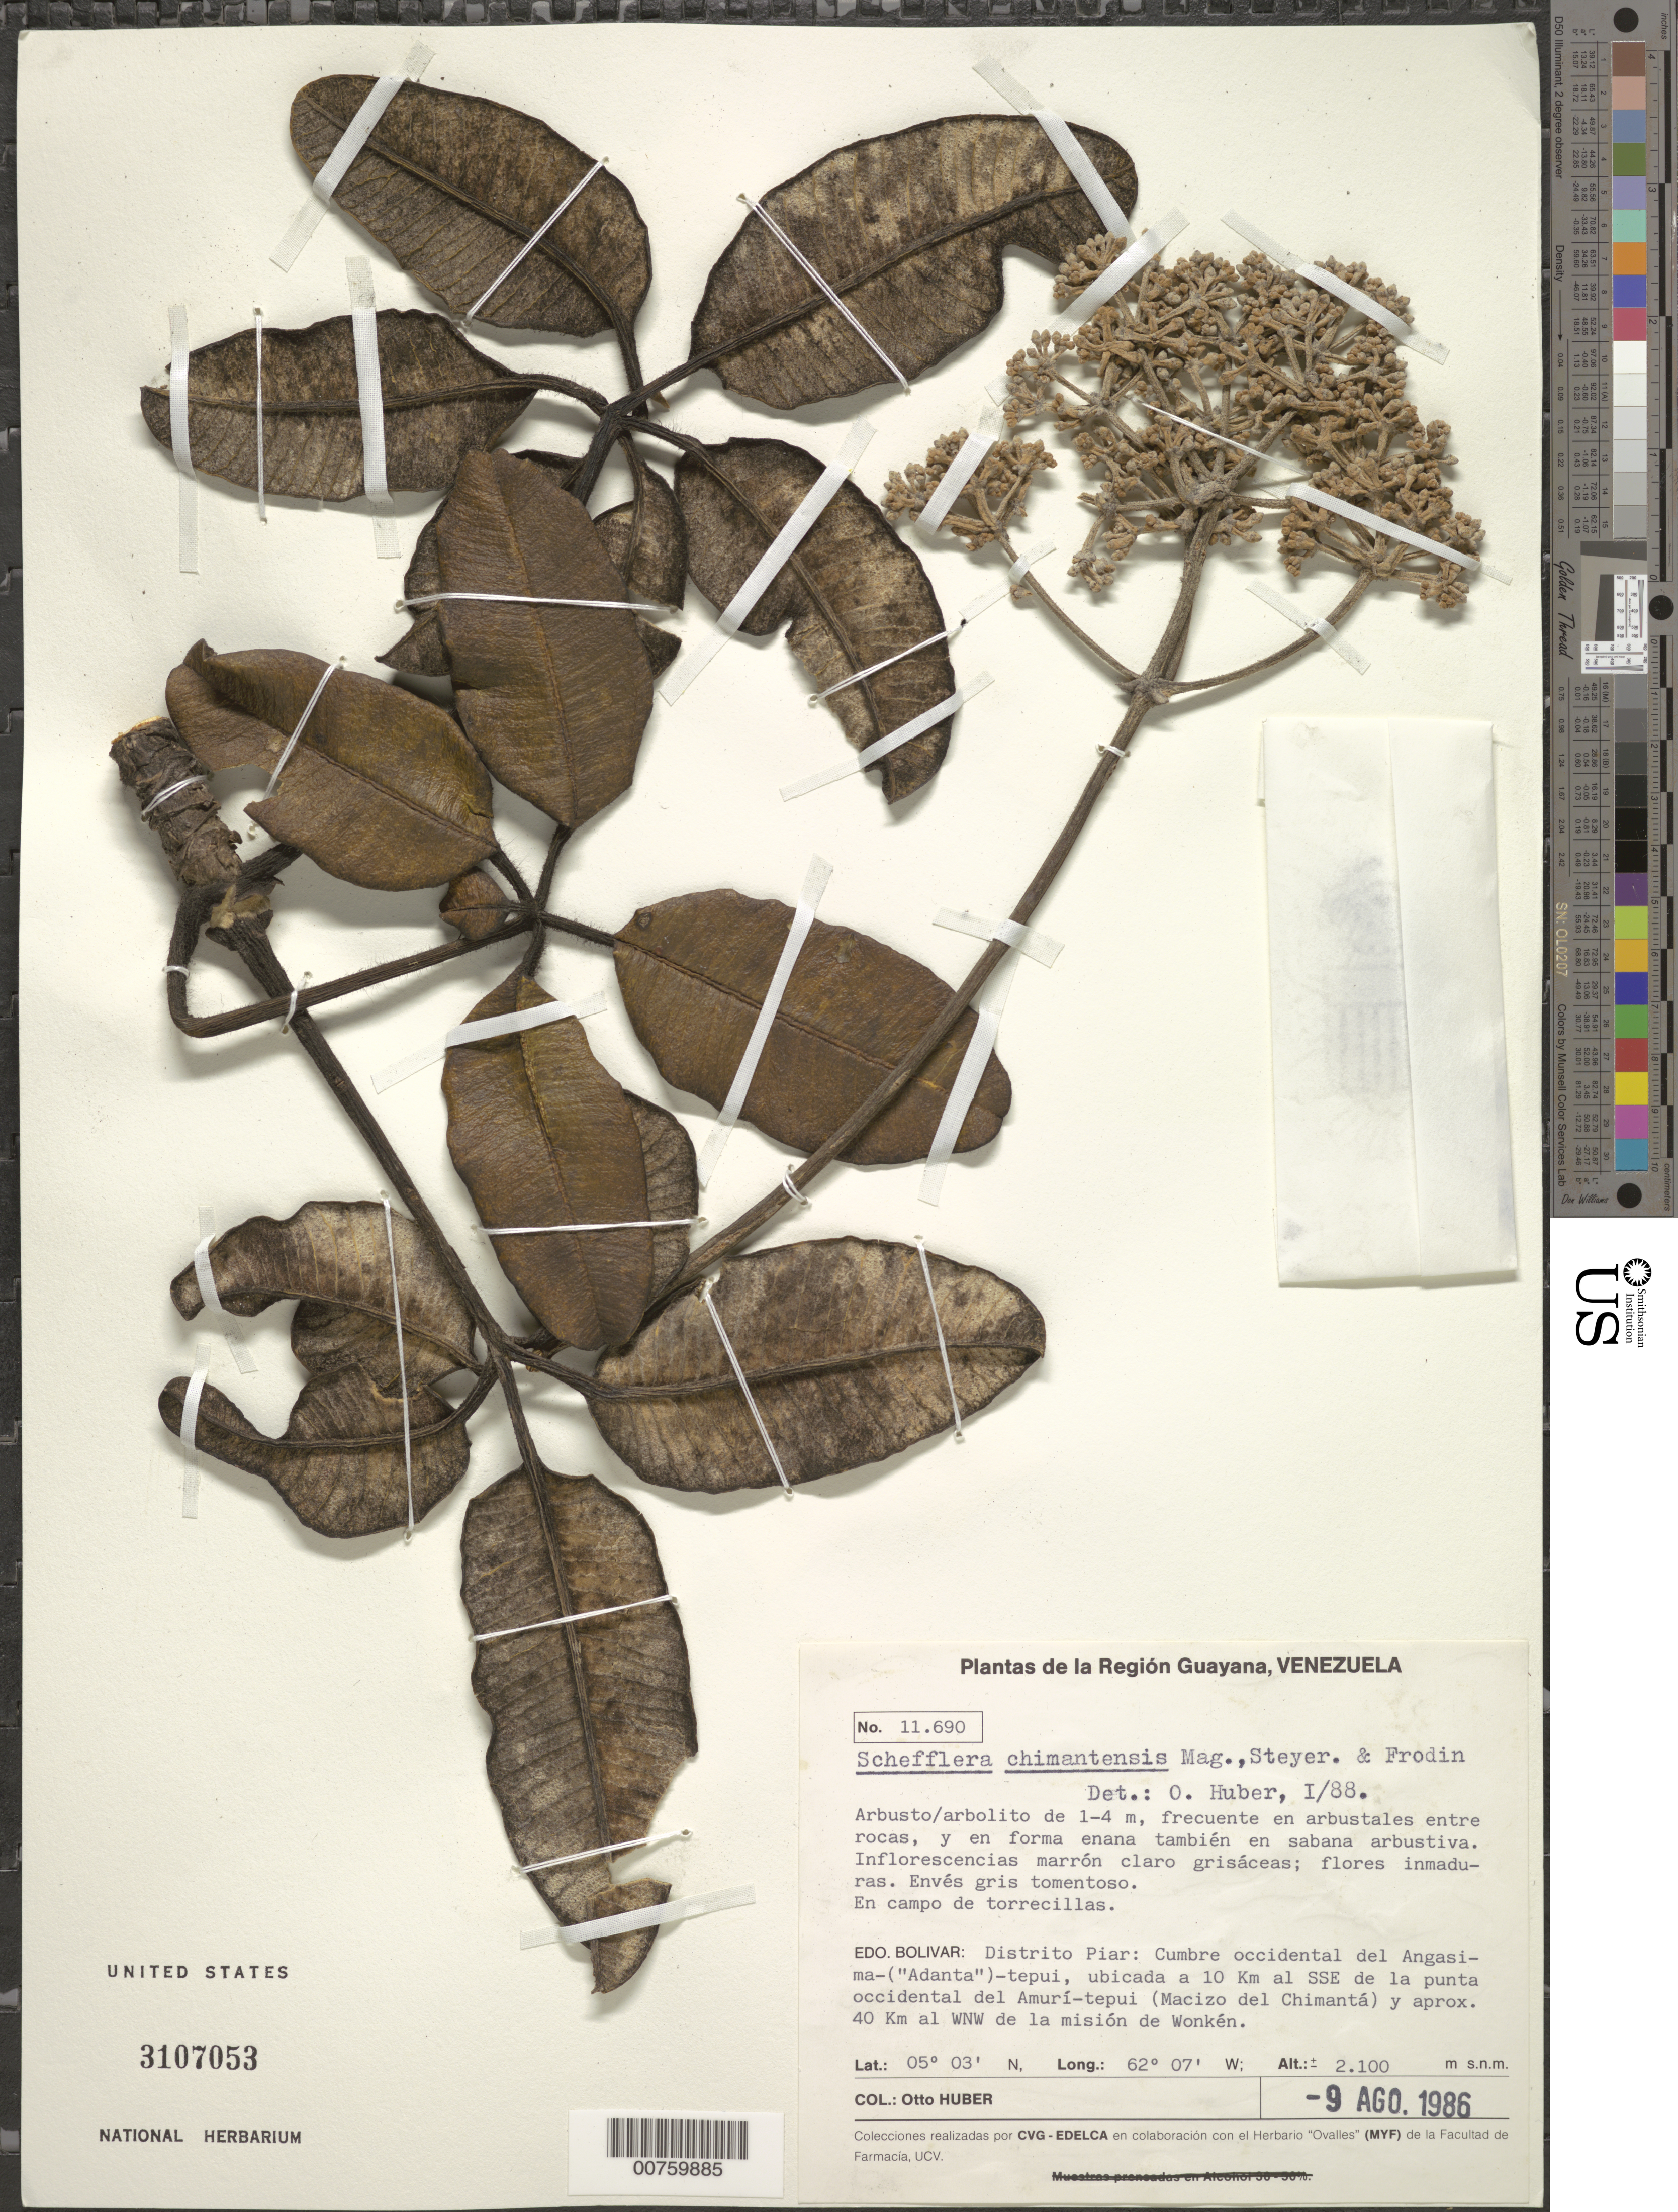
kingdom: Plantae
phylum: Tracheophyta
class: Magnoliopsida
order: Apiales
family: Araliaceae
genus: Schefflera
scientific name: Schefflera chimantensis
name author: (Steyerm. & Maguire) Maguire et al.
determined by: Huber, Otto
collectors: O. Huber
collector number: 11690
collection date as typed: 9-Aug-86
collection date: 1986-08-09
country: Venezuela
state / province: Bolívar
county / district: Piar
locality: Angasima("Adanta")-tepuí, cumbre occidental, 10 km SSE de la punta occidental del Amurí-tepuí, 40 km al WNW de la misión de Wonkén.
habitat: Campo de torrecillas; en arbustales entre rocas, y en forma enana también en sabana arbustiva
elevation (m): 2100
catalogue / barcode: US 3107053